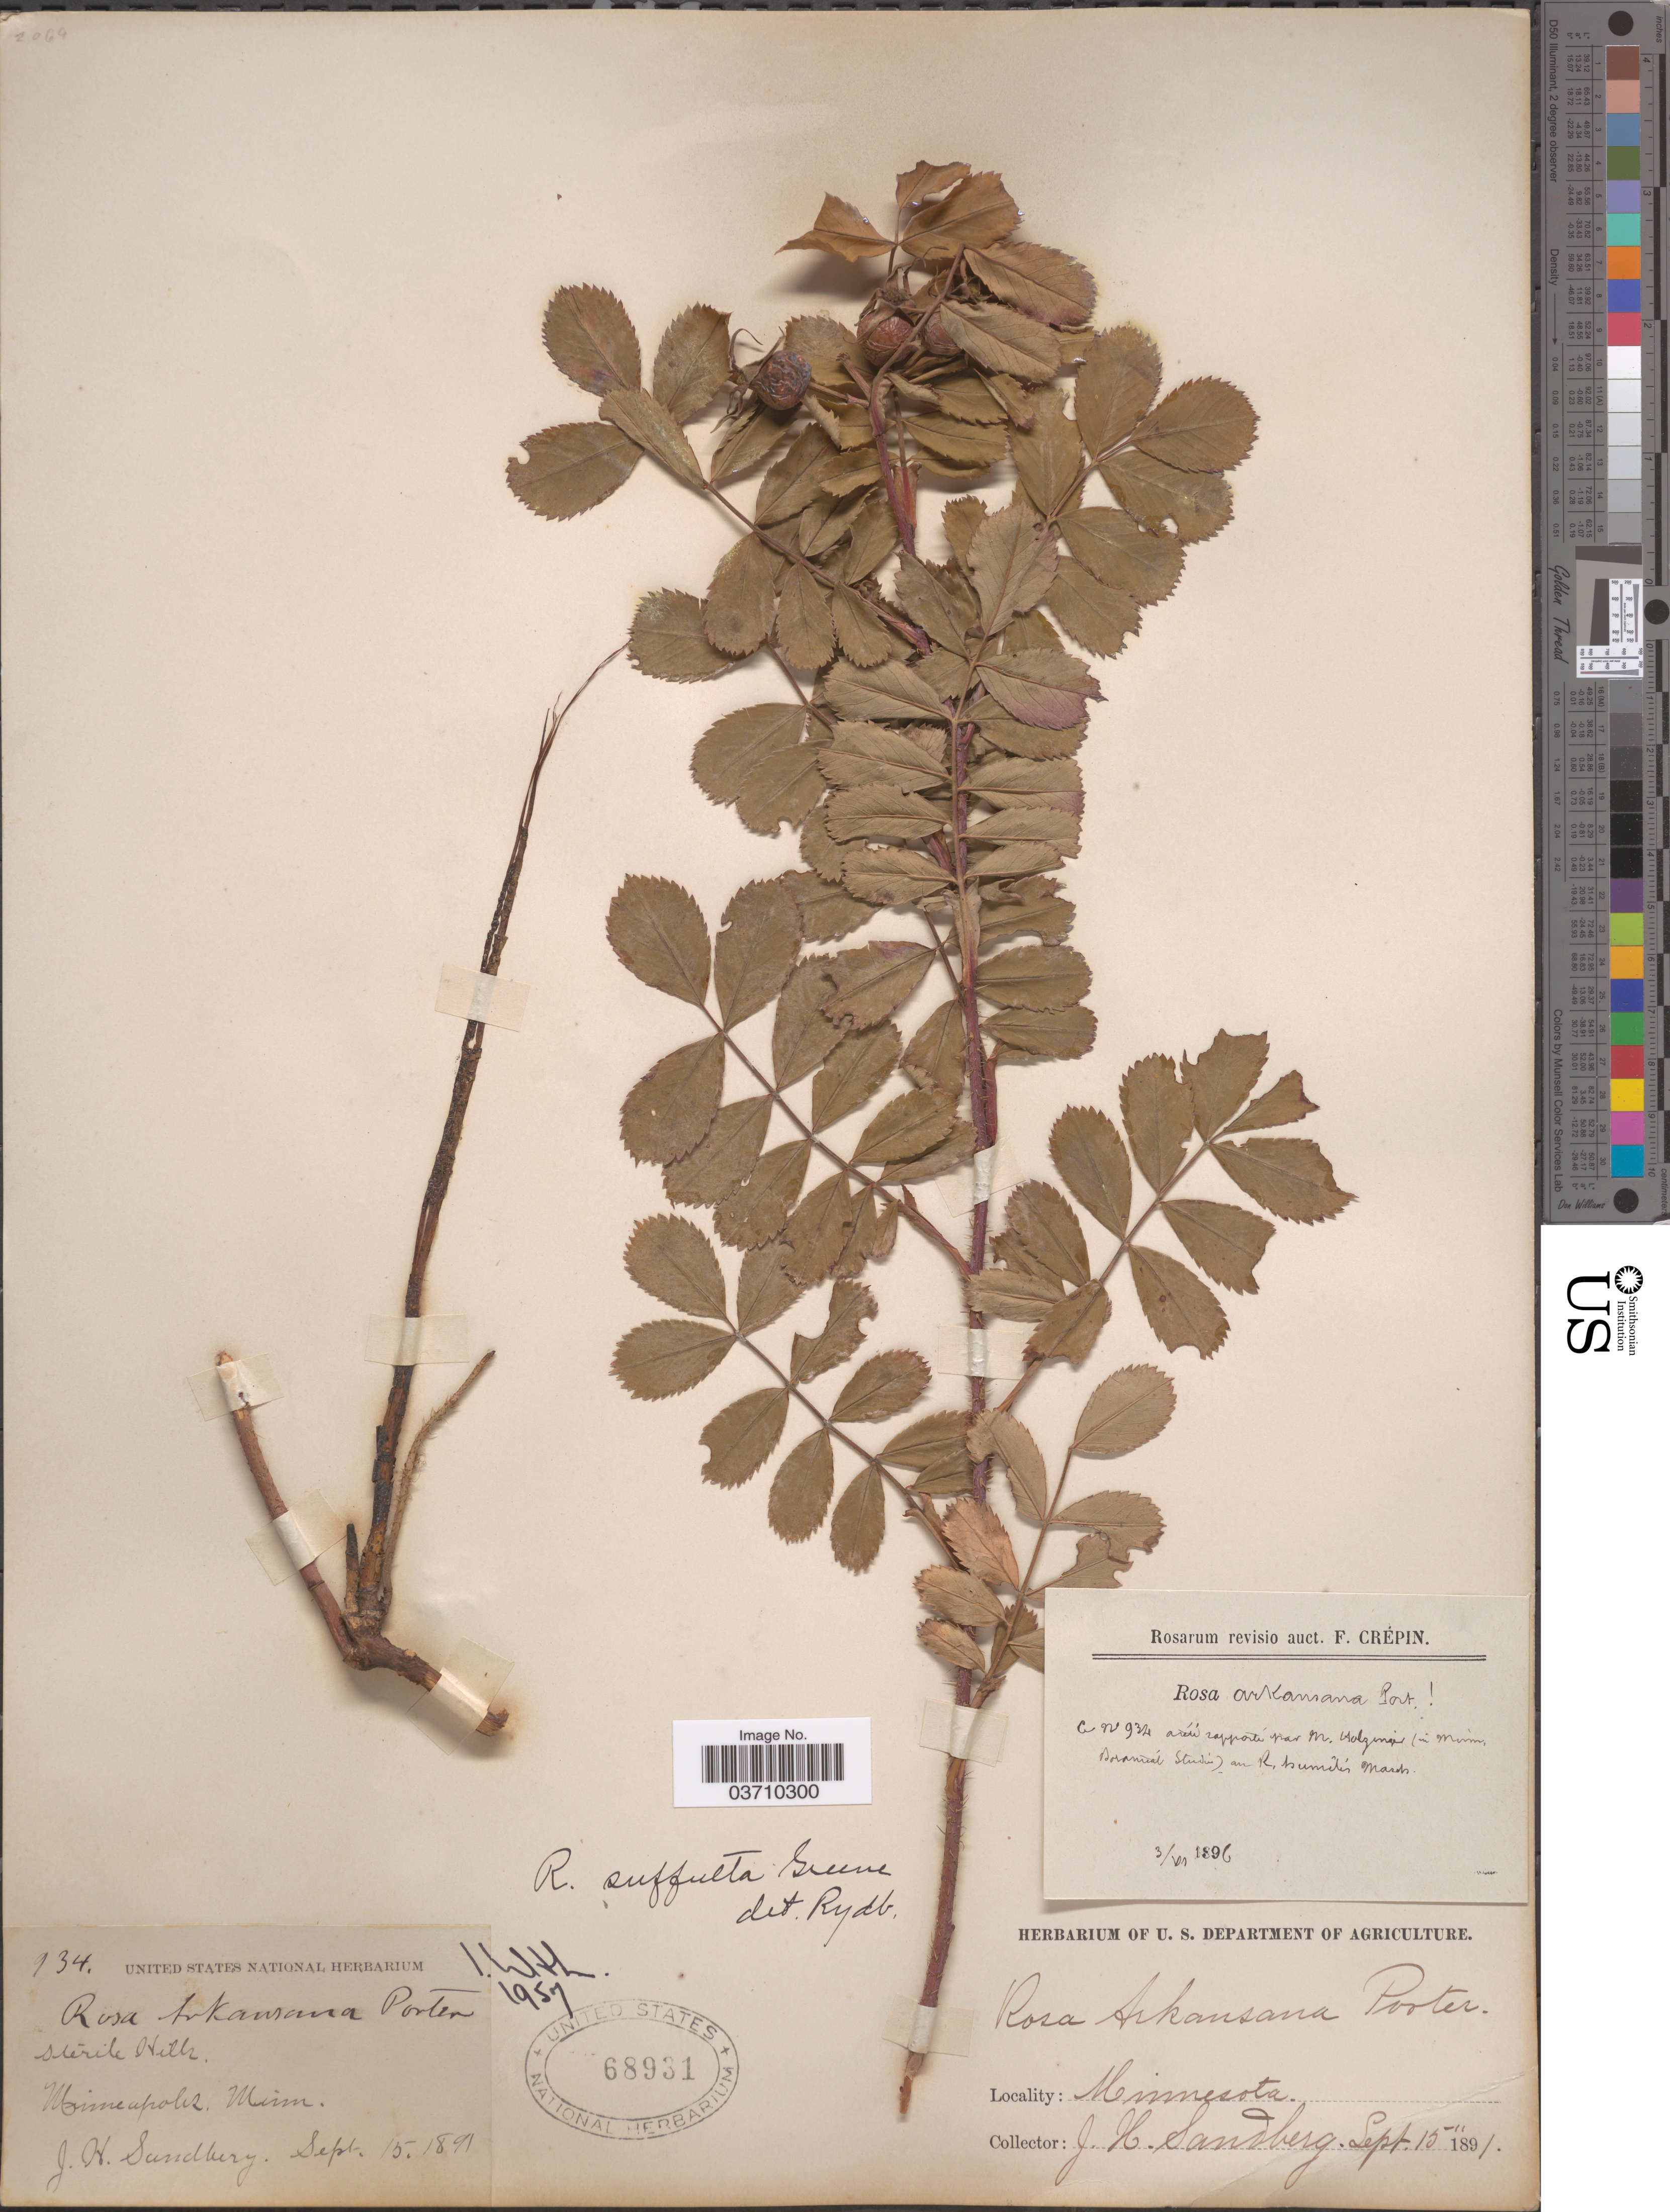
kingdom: Plantae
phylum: Tracheophyta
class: Magnoliopsida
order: Rosales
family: Rosaceae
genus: Rosa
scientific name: Rosa arkansana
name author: Porter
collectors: J. H. Sandberg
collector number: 134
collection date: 1891-09-15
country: United States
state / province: Minnesota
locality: Minneapolis.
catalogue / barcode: US 68931